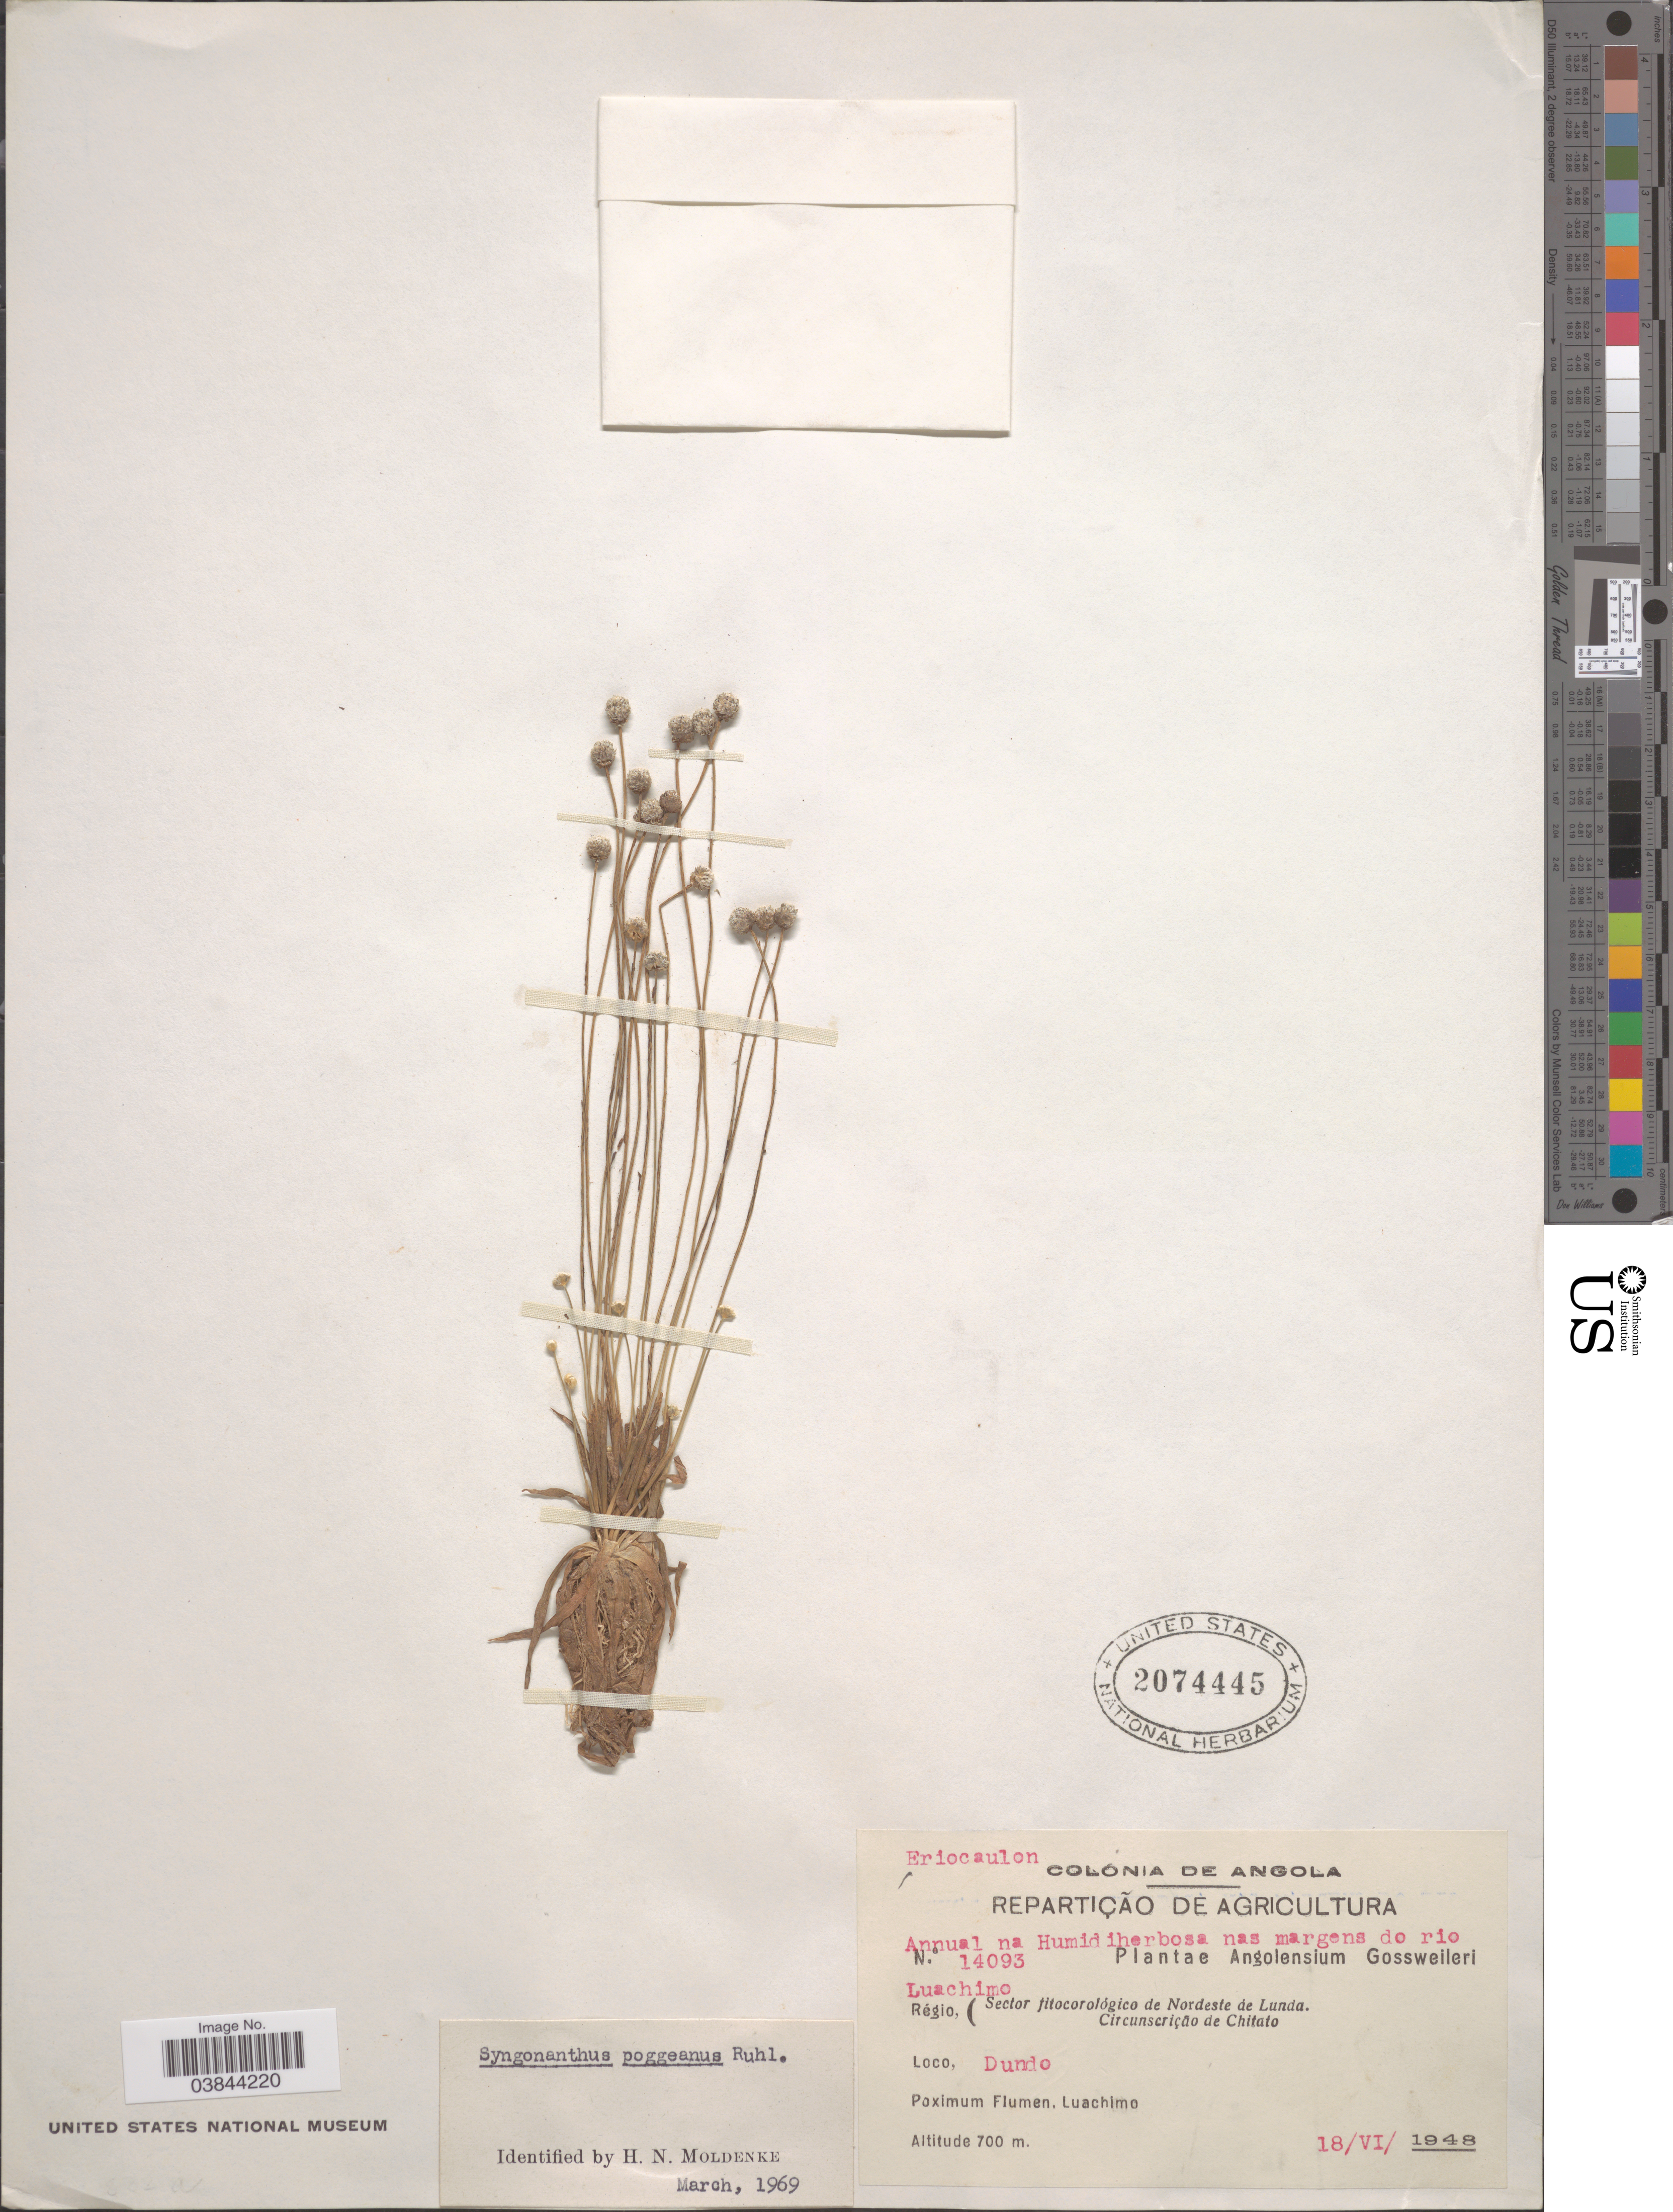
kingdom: Plantae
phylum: Tracheophyta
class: Liliopsida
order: Poales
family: Eriocaulaceae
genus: Syngonanthus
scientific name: Syngonanthus poggeanus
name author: Ruhland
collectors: -. Gossweiler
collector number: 14093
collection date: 1948-06-18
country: Angola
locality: Luachimo Régio, Sector fitocorológico de Nordeste de Lunda. Circunscrição de Chitato.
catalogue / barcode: US 2074445